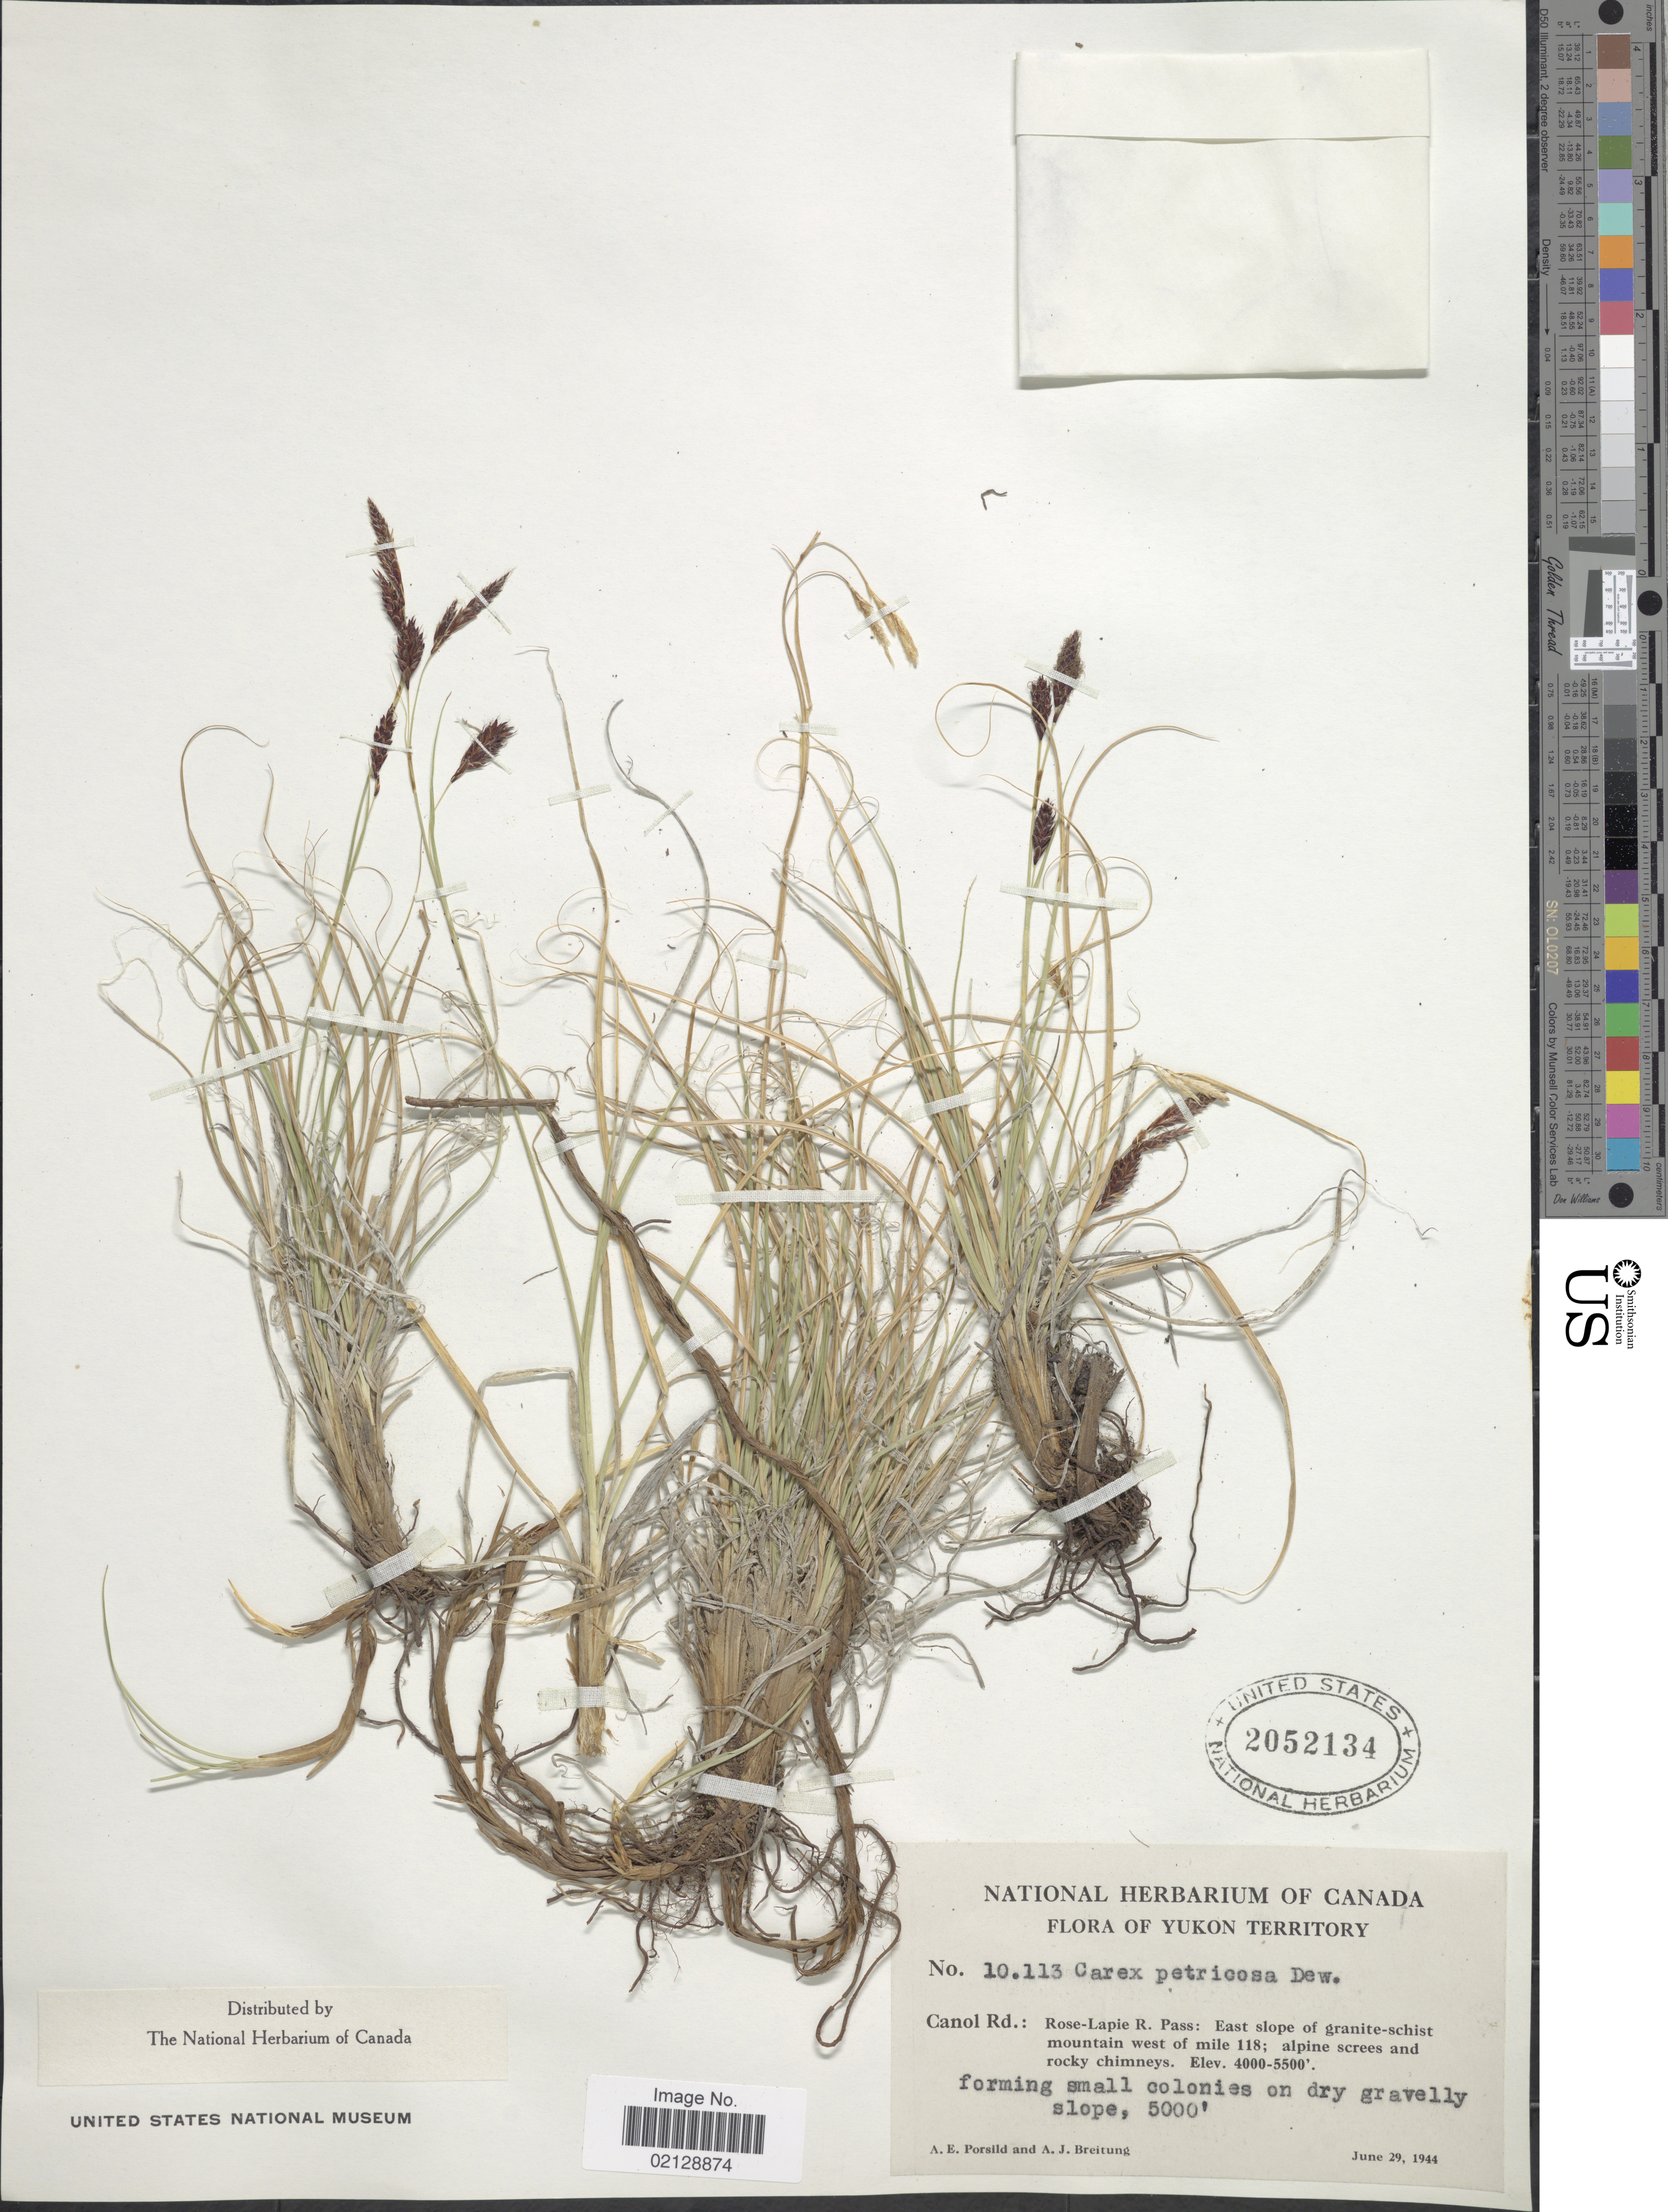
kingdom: Plantae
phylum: Tracheophyta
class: Liliopsida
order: Poales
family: Cyperaceae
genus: Carex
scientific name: Carex petricosa var. petricosa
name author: Dewey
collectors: A. E. Porsild & A. Breitung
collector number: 10113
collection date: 1944-06-29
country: Canada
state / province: Yukon Territory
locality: Cano Rd.: Rose-Lapie R. Pass: East slope of granite-schist mountain west of mile 18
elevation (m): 1524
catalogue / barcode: US 2052134